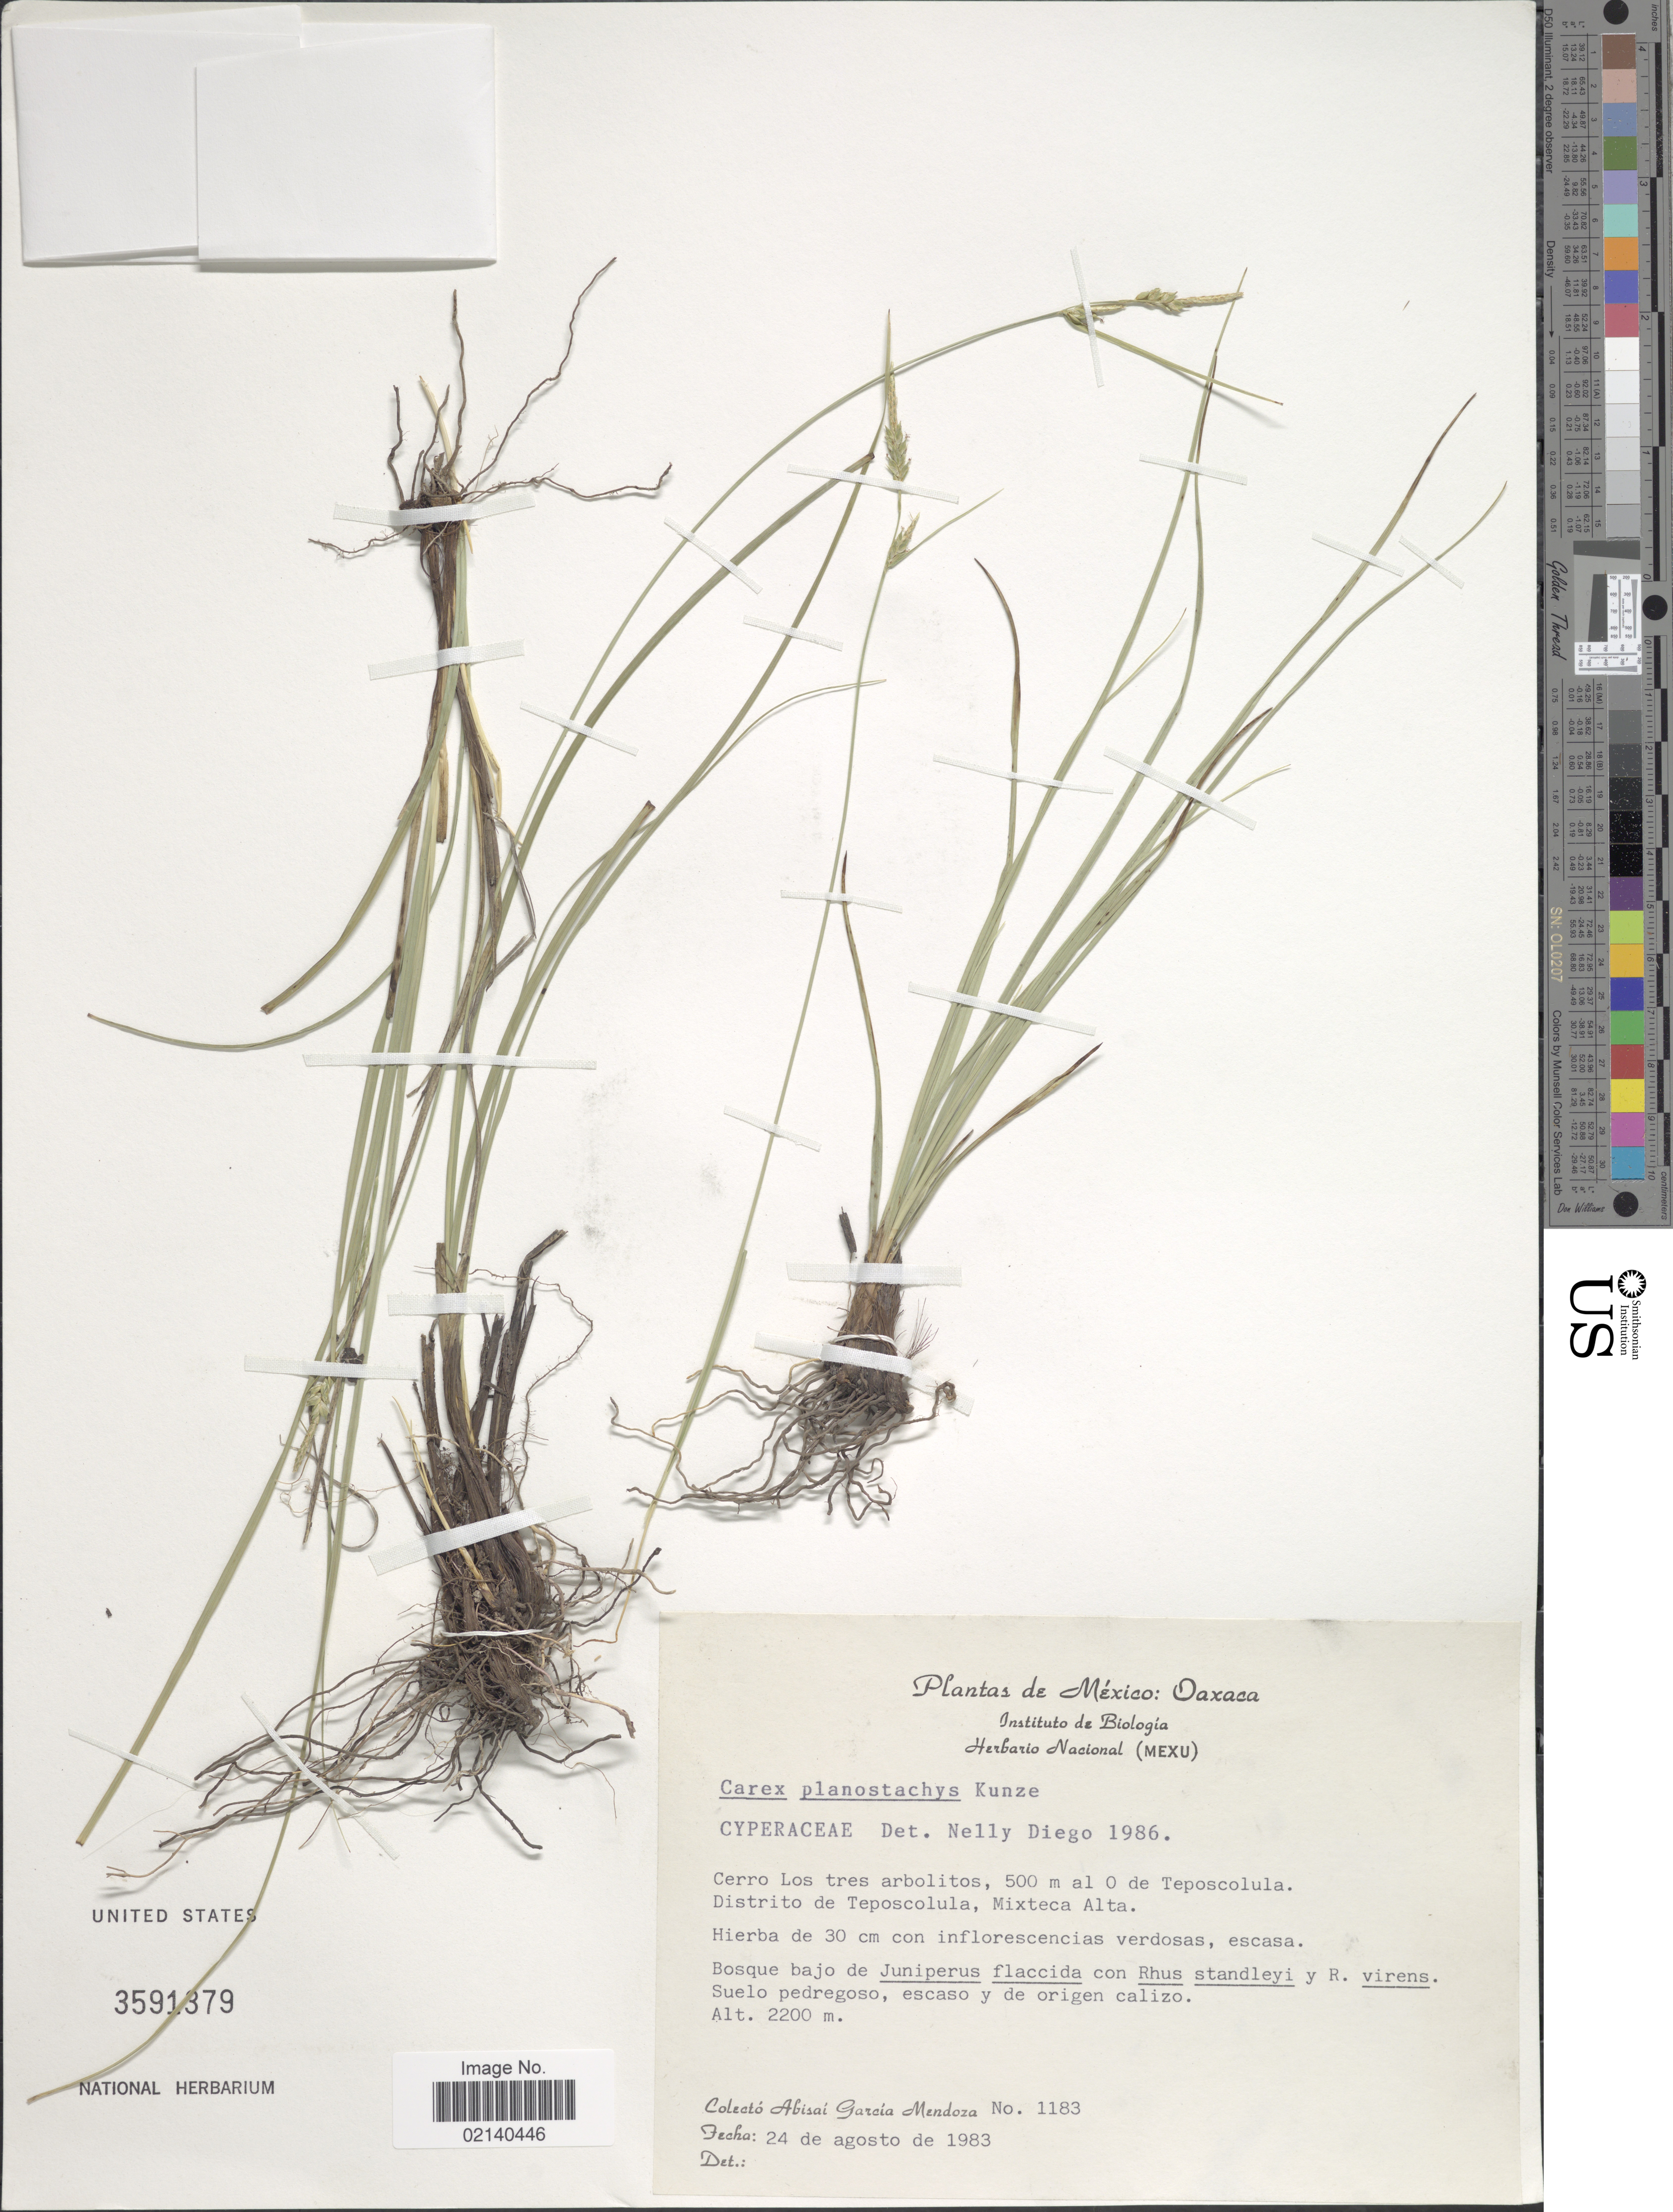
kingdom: Plantae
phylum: Tracheophyta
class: Liliopsida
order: Poales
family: Cyperaceae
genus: Carex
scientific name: Carex planostachys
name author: Kunze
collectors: A. García-Mendoza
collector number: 1183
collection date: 1983-08-24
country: Mexico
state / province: Oaxaca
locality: Cerro Los tres arbolitos, 500 m al O de Teposcolula, Distrito de Teposcolula, Mixteca Alta.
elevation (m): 2200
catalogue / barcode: US 3591379